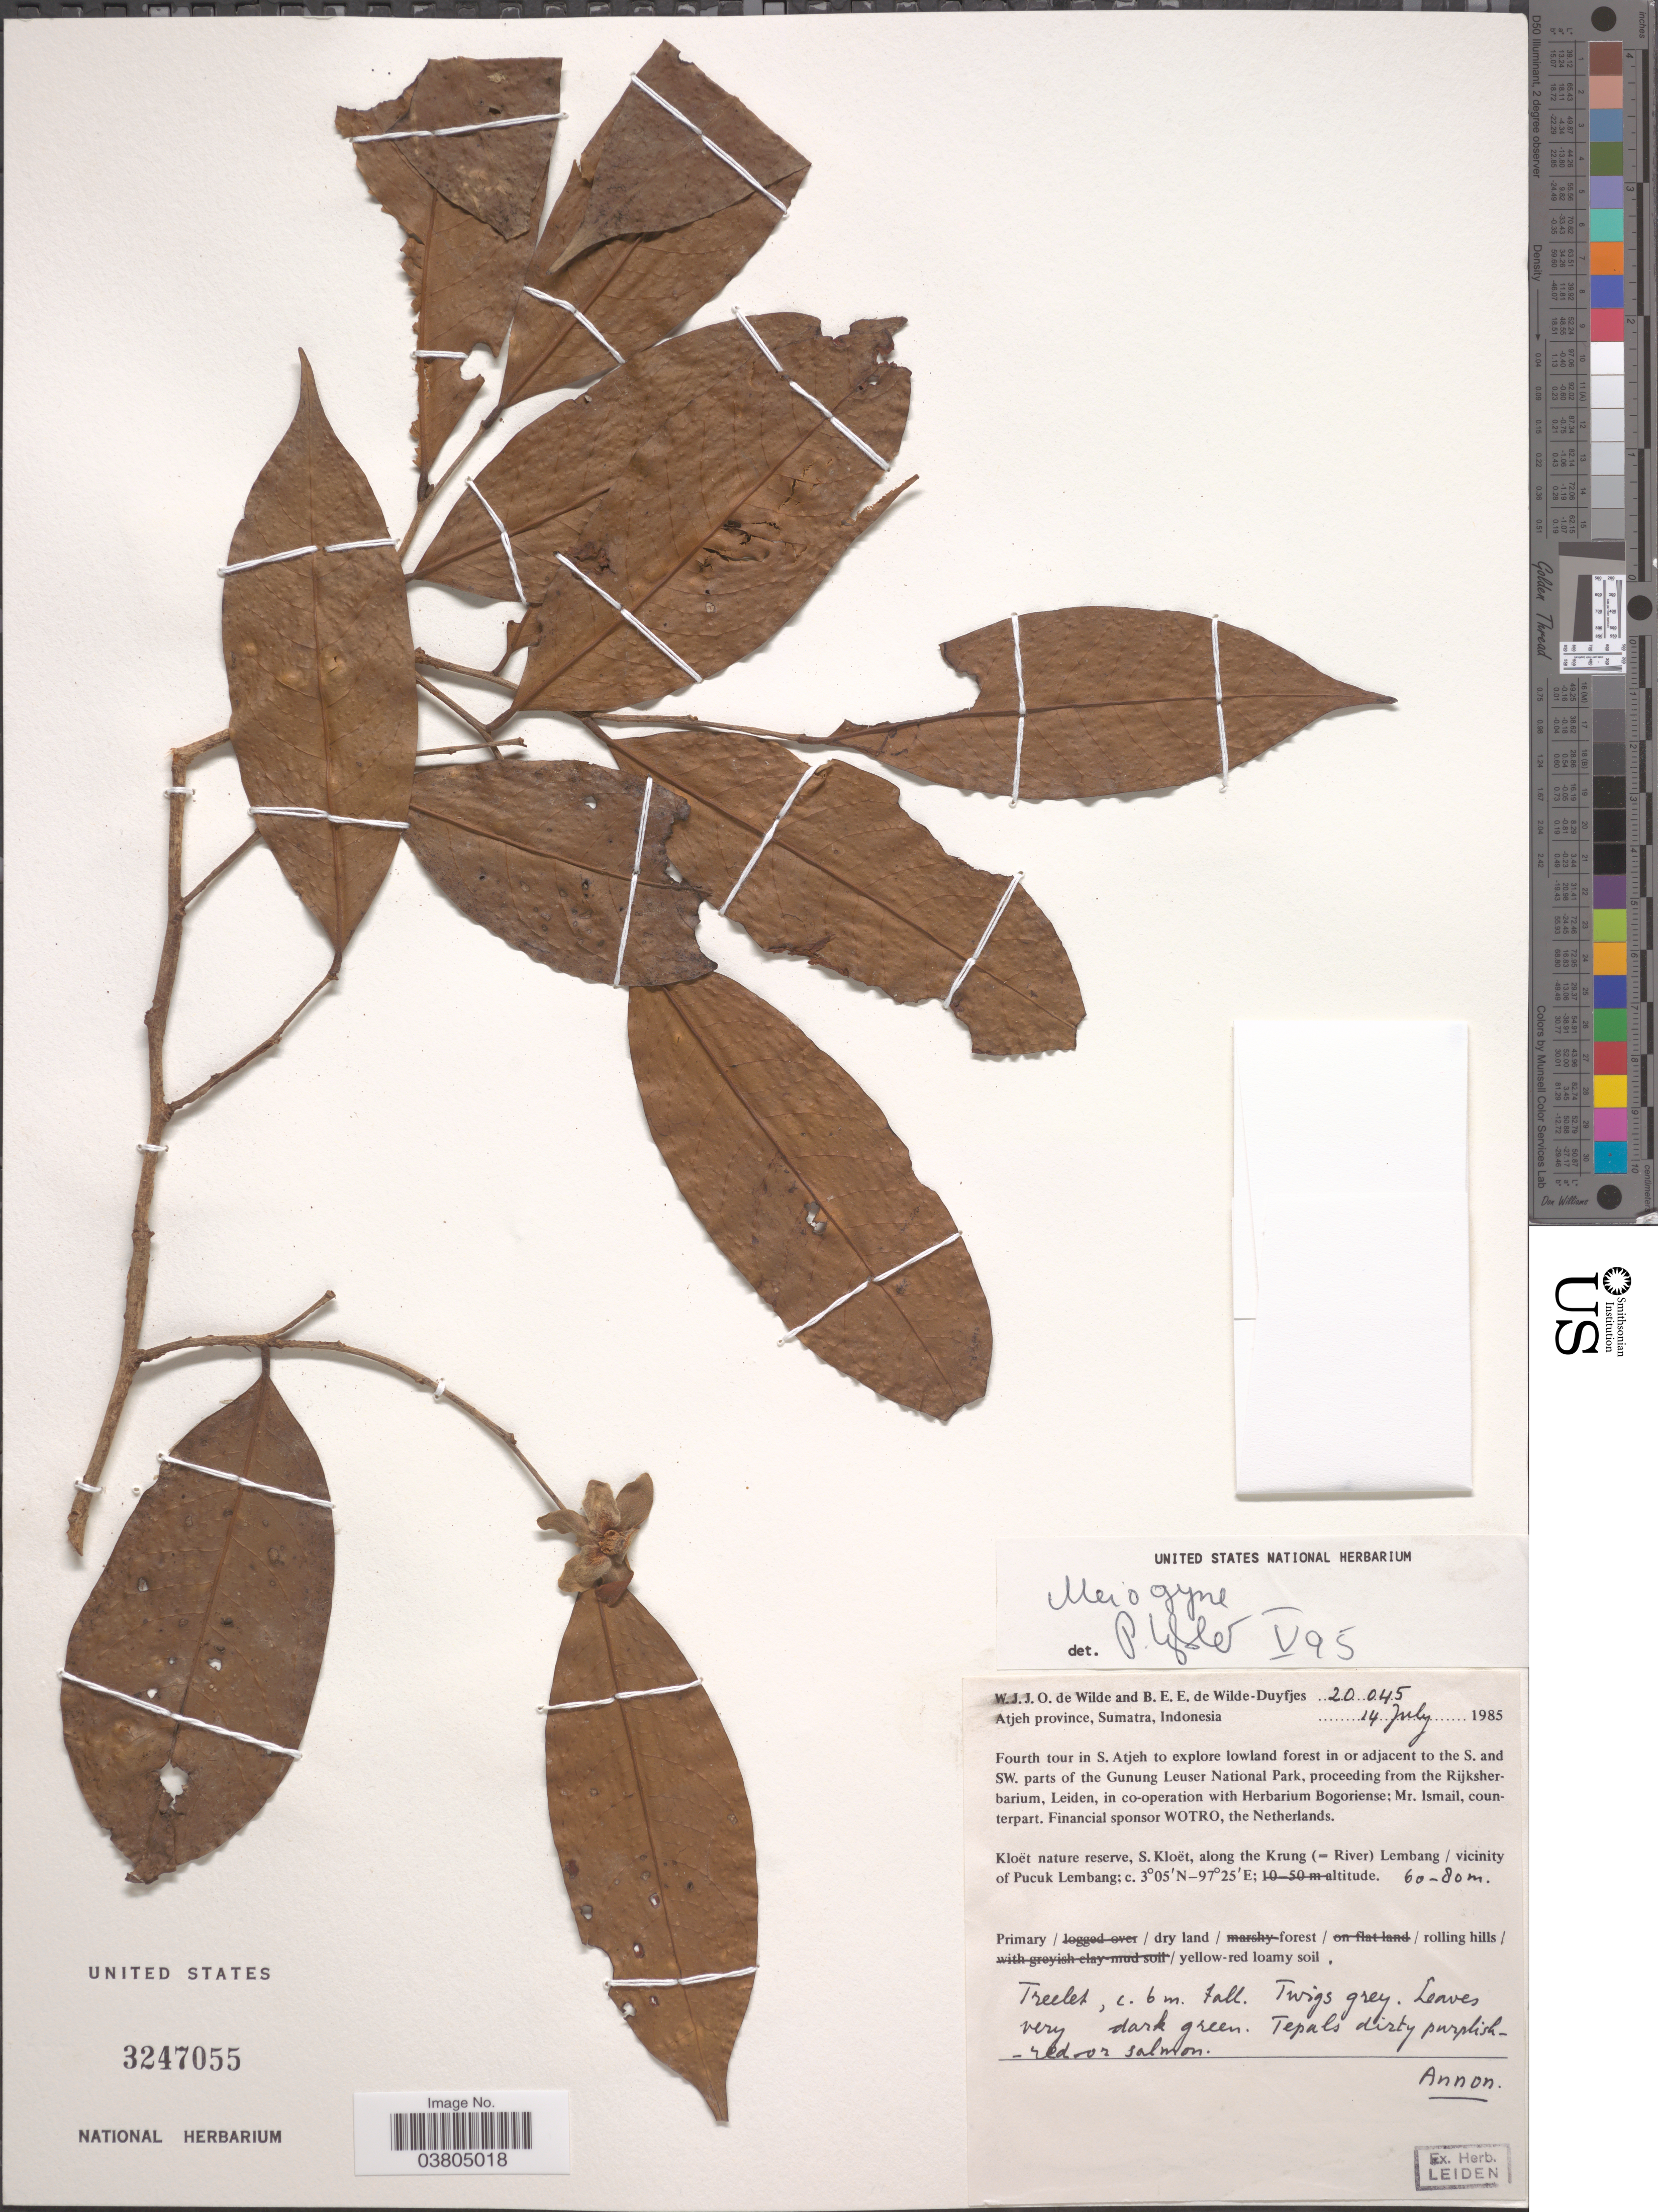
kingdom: Plantae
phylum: Tracheophyta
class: Magnoliopsida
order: Magnoliales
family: Annonaceae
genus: Meiogyne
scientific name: Meiogyne stenopetala subsp. insularis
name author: (A.C. Sm.) Heusden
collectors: W. J. de Wilde & B. E. de Wilde-Duyfjes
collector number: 20045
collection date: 1985-07-14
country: Indonesia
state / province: Sumatra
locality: Atjeh province. Fourth tour in S. Atjeh to explore lowland forest in or adjacent to the S. and SW. parts of the Gunung Leuser National Park. Kloët nature reserve, S. Kloët, along the Krung (=River) Lembang/ vicinity of Pucuk Lembang.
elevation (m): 60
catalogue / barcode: US 3247055